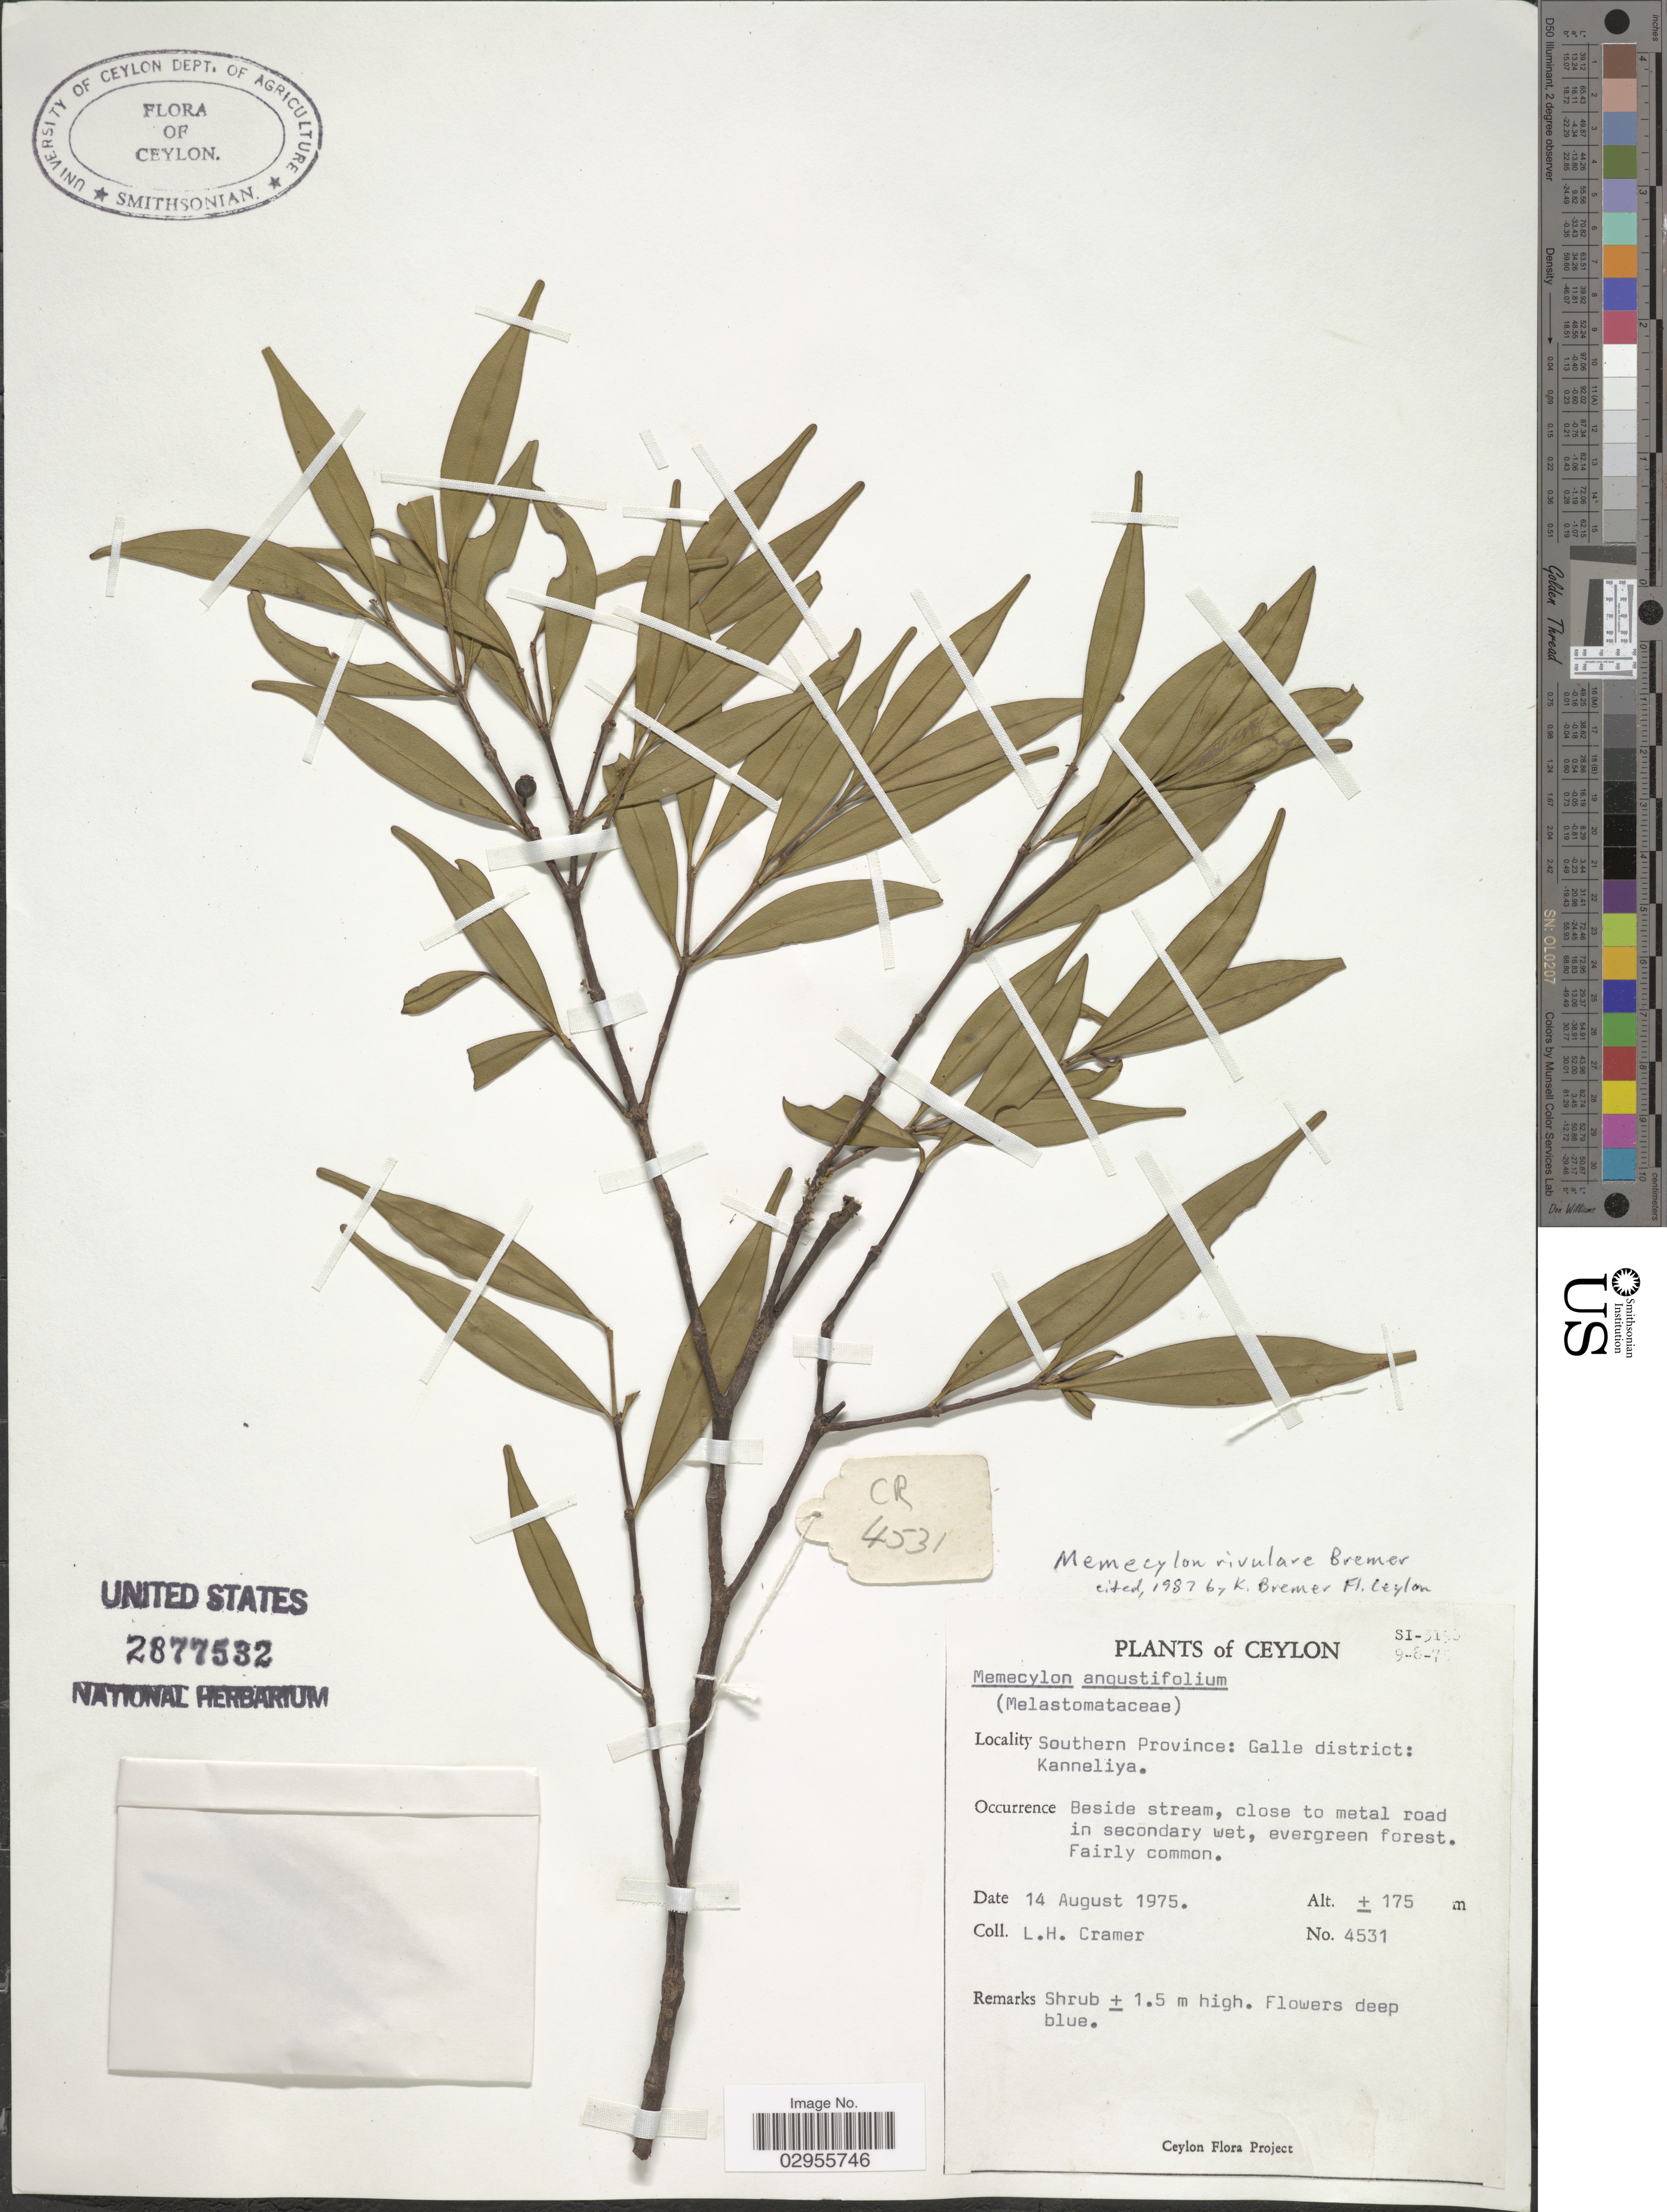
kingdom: Plantae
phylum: Tracheophyta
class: Magnoliopsida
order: Myrtales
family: Melastomataceae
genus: Memecylon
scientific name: Memecylon rivulare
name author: K. Bremer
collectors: L. H. Cramer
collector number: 4531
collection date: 1975-08-14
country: Sri Lanka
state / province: Southern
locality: Ceylon, Galle district: Kanneliya.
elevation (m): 175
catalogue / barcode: US 2877532